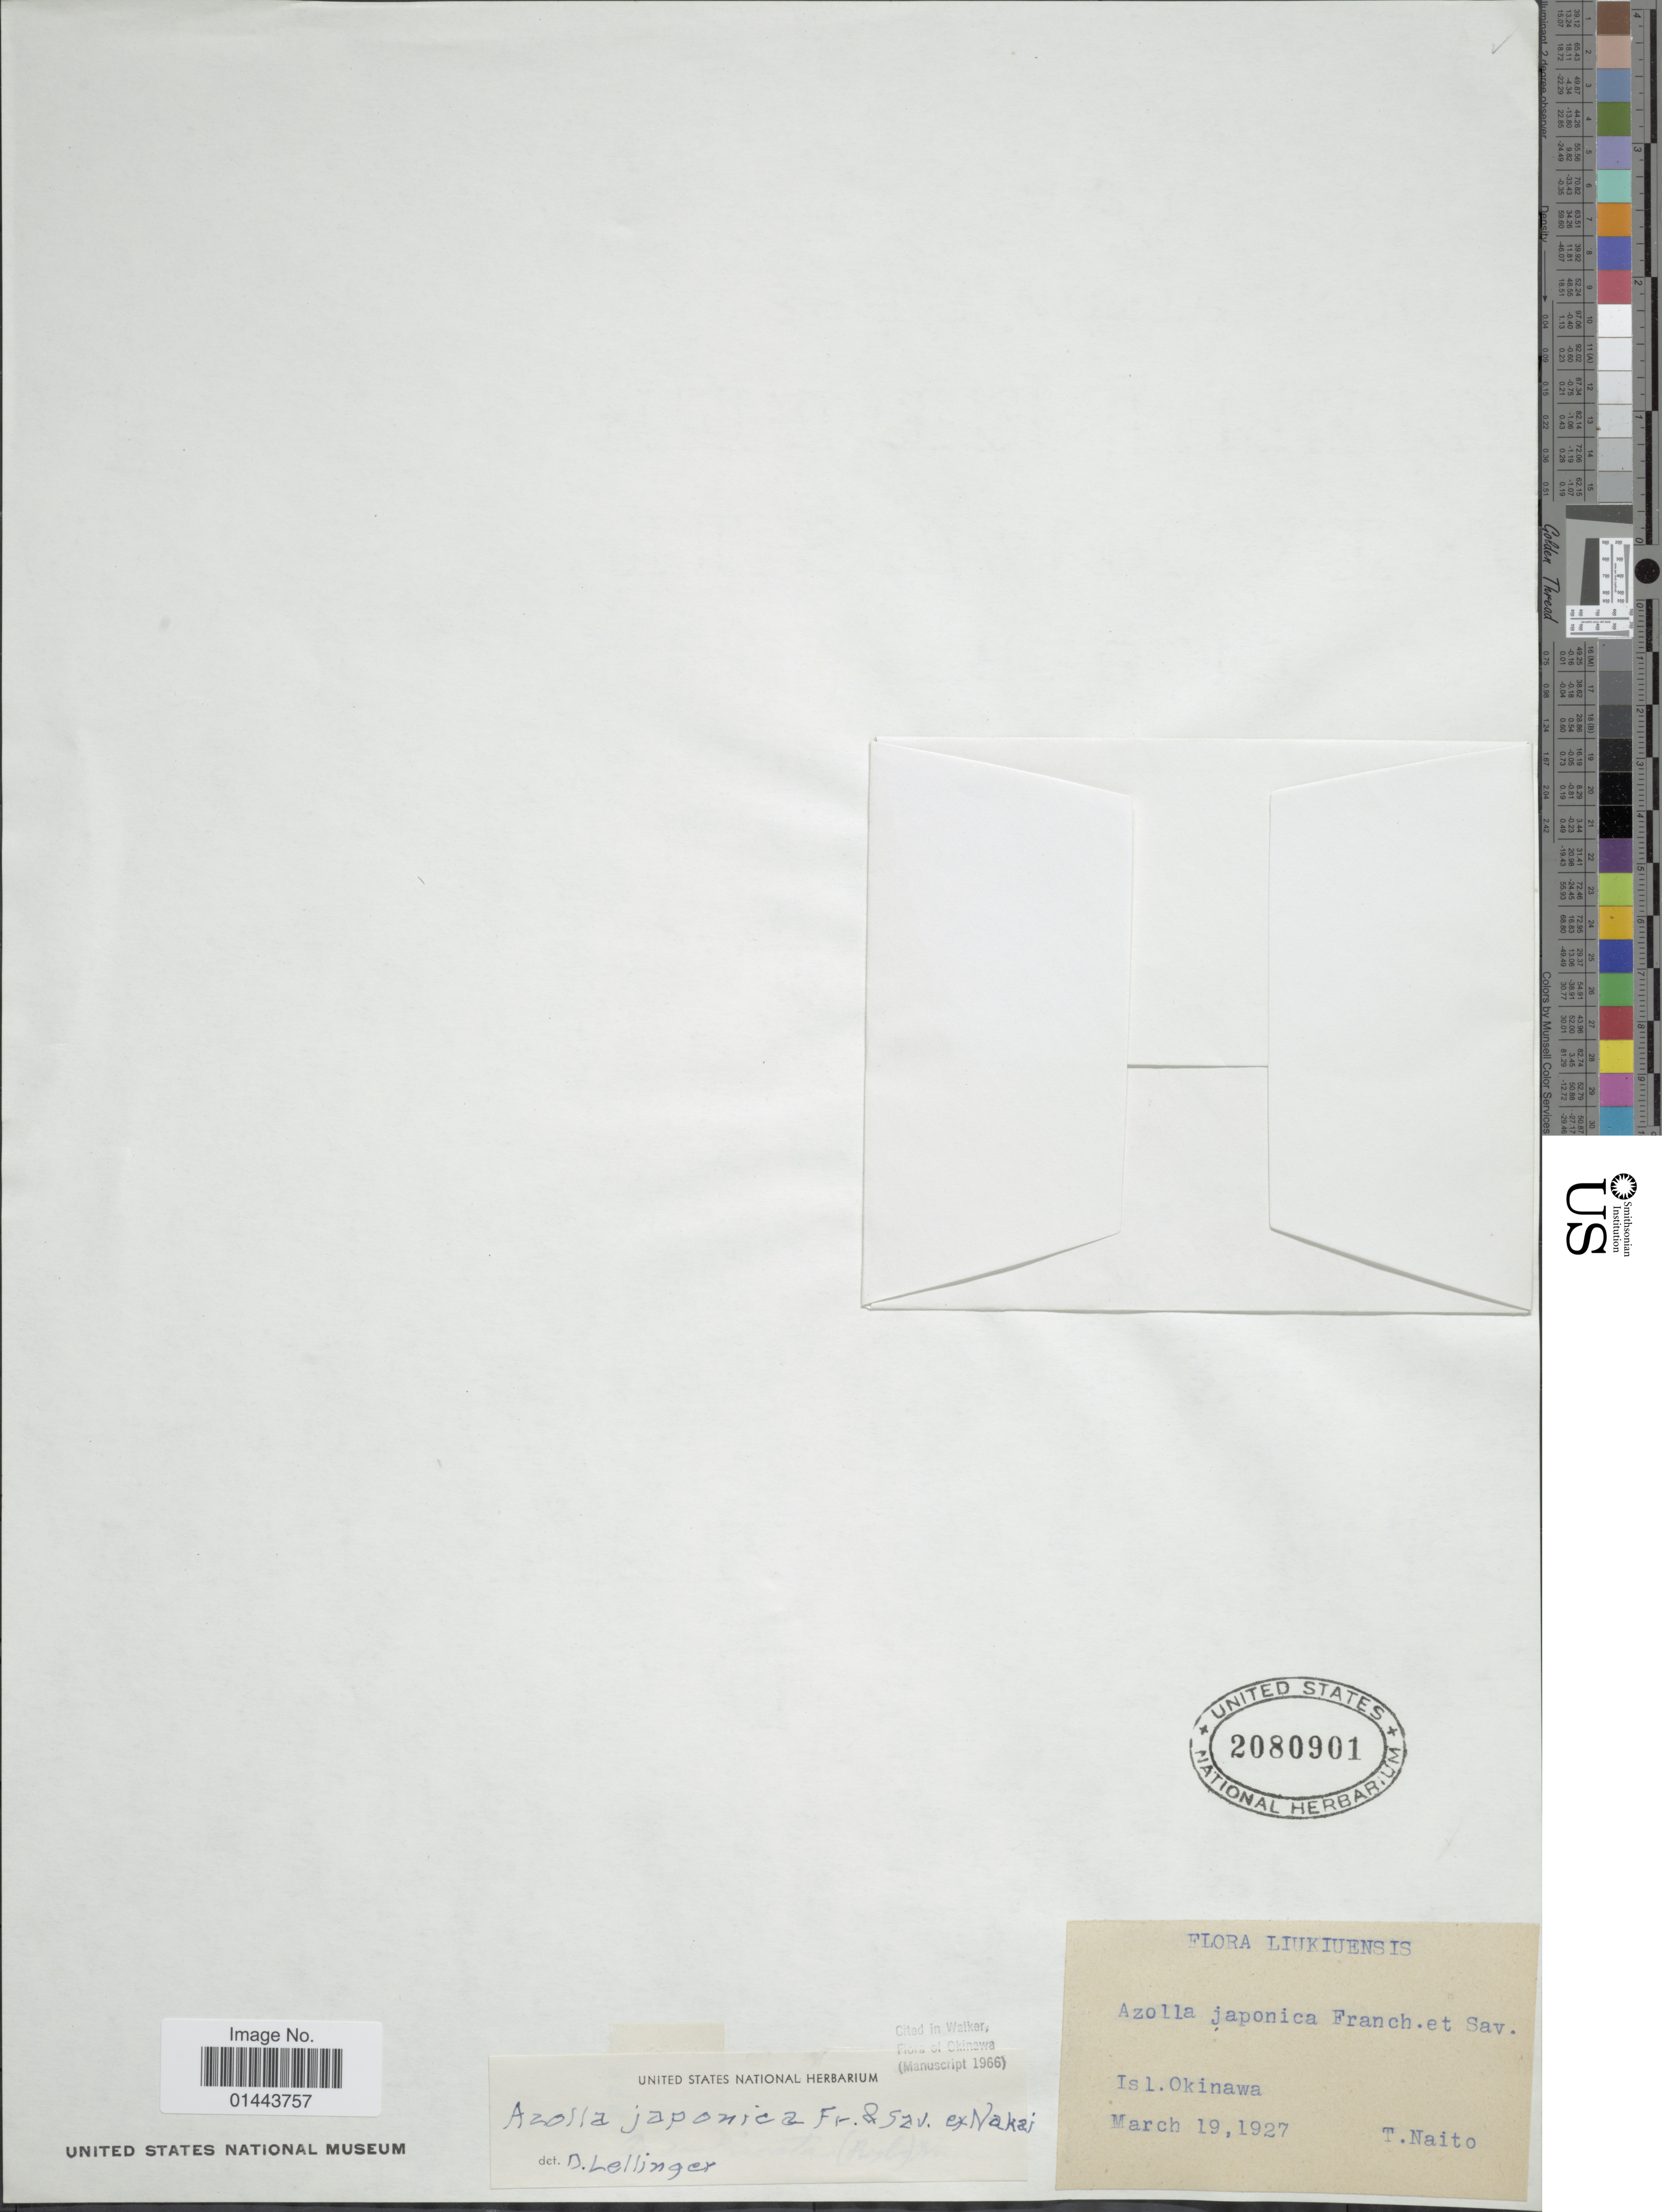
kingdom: Plantae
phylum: Tracheophyta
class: Polypodiopsida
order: Salviniales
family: Salviniaceae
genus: Azolla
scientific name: Azolla japonica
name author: Nakai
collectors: T. Naito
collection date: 1927-03-19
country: Japan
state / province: Okinawa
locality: Liukiuensis, Isl. Okinawa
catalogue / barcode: US 2080901